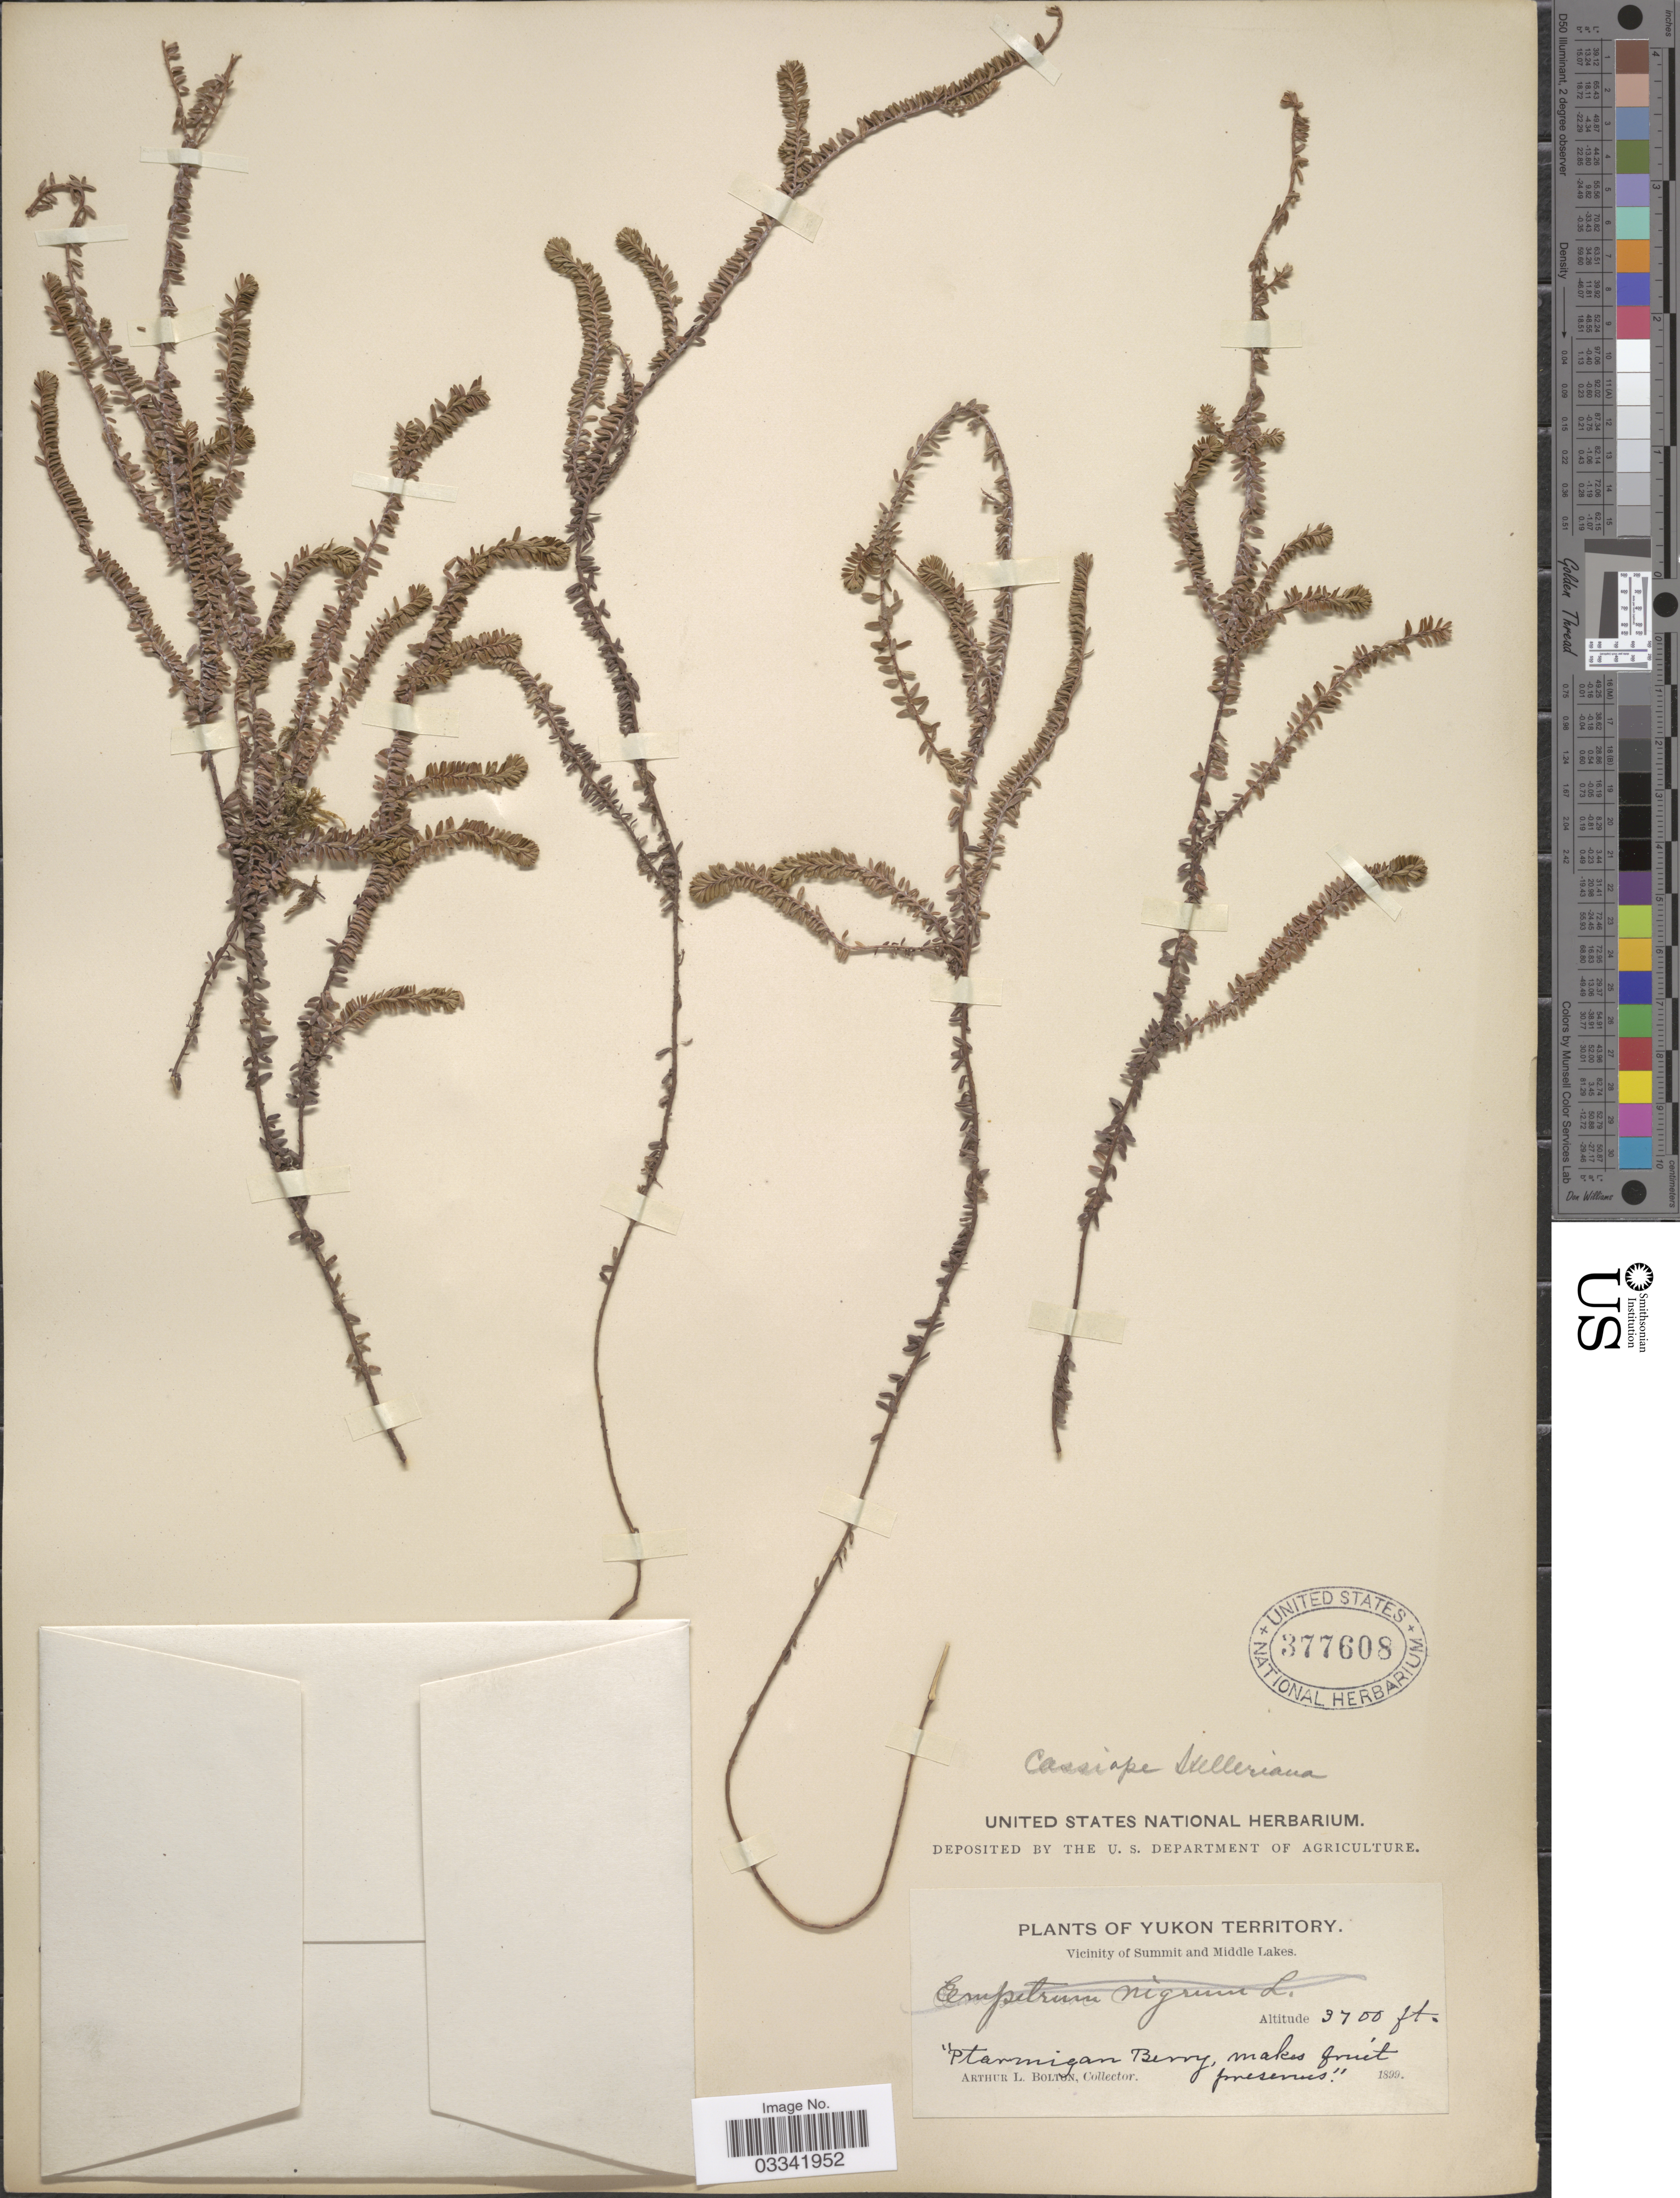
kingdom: Plantae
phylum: Tracheophyta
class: Magnoliopsida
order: Ericales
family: Ericaceae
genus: Empetrum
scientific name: Empetrum nigrum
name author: L.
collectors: A. Bolton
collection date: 1899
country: Canada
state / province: Yukon Territory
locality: Vicinity of Summit and Middle Lakes.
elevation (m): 1128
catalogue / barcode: US 377608